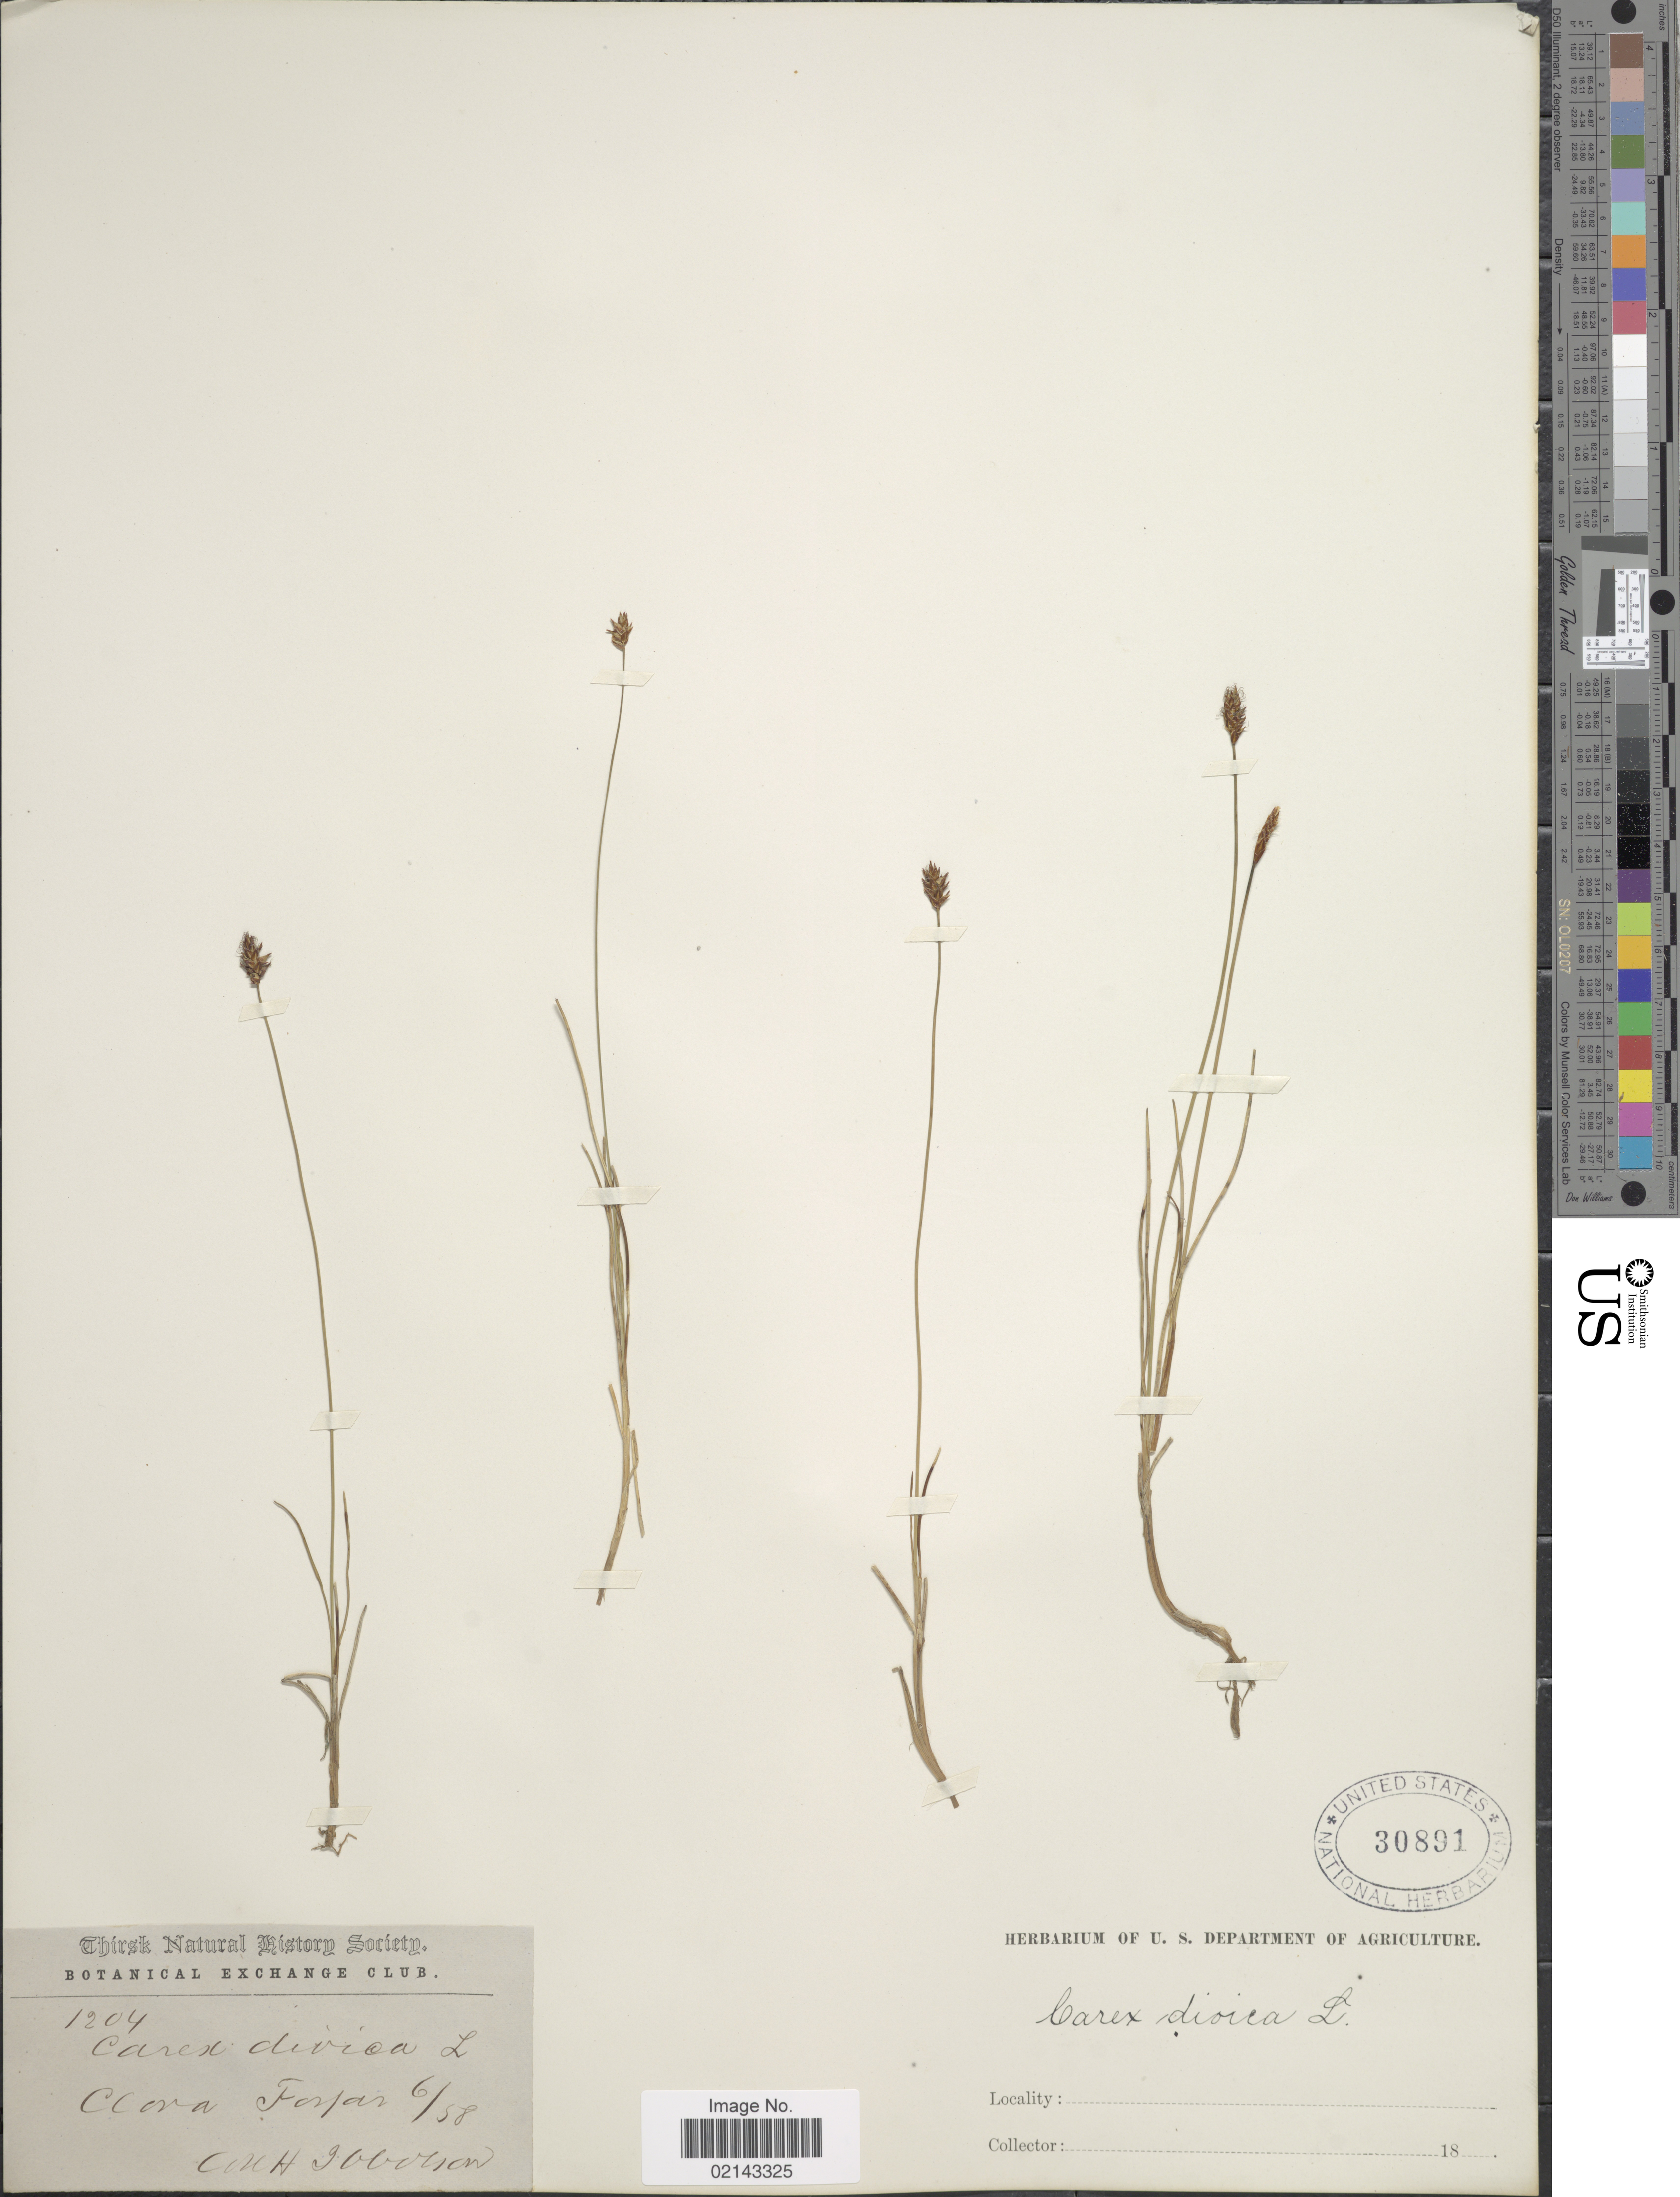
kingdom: Plantae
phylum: Tracheophyta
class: Liliopsida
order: Poales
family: Cyperaceae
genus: Carex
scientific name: Carex dioica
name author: L.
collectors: H. Ibbotson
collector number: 1204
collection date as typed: Transcribed d/m/y: /5/58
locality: Clova Forsar [interpreted]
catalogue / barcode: US 30891